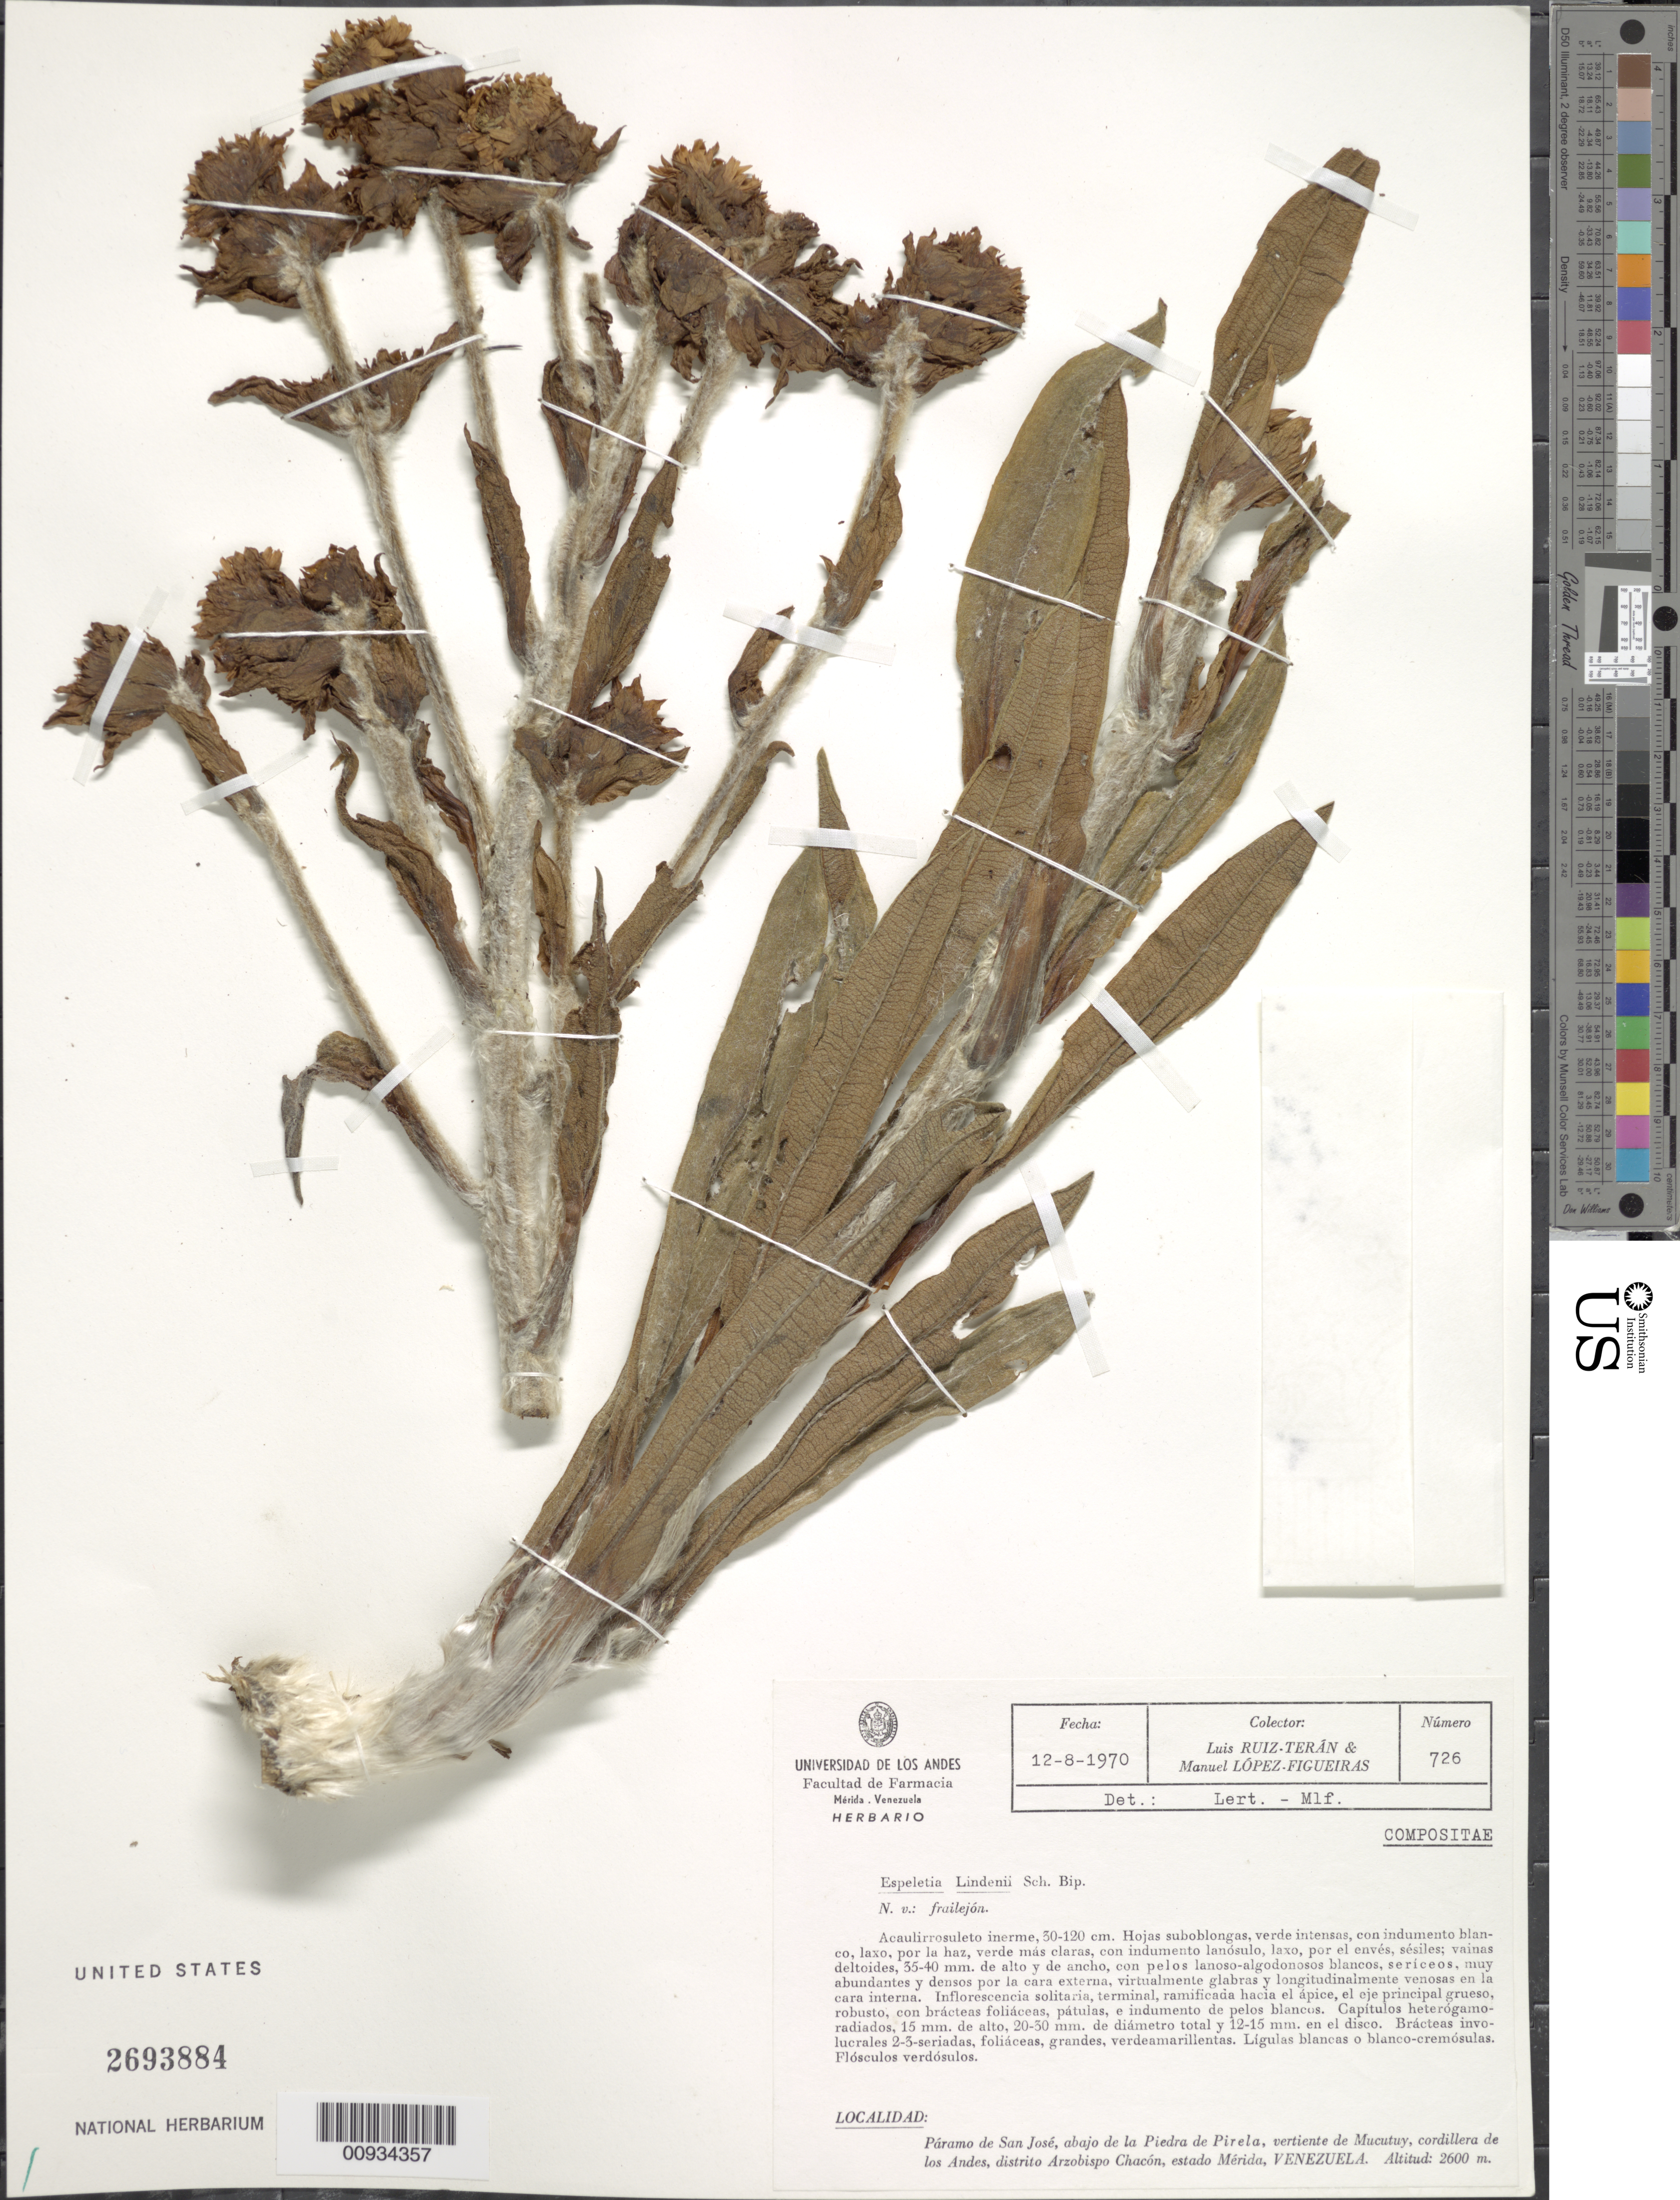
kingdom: Plantae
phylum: Tracheophyta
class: Magnoliopsida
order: Asterales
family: Asteraceae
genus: Ruilopezia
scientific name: Ruilopezia lindenii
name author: (Sch. Bip. ex Wedd.) Cuatrec.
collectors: L. Teran & M. López Figueiras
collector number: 726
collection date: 1970-08-12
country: Venezuela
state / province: Mérida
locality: Paramo de San Jose, abajo de la Piedra de Pirela, vertiente de Mucutuy, Cordillera de Los Andes, Distrito Arzobispo Chacon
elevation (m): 2600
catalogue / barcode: US 2693884